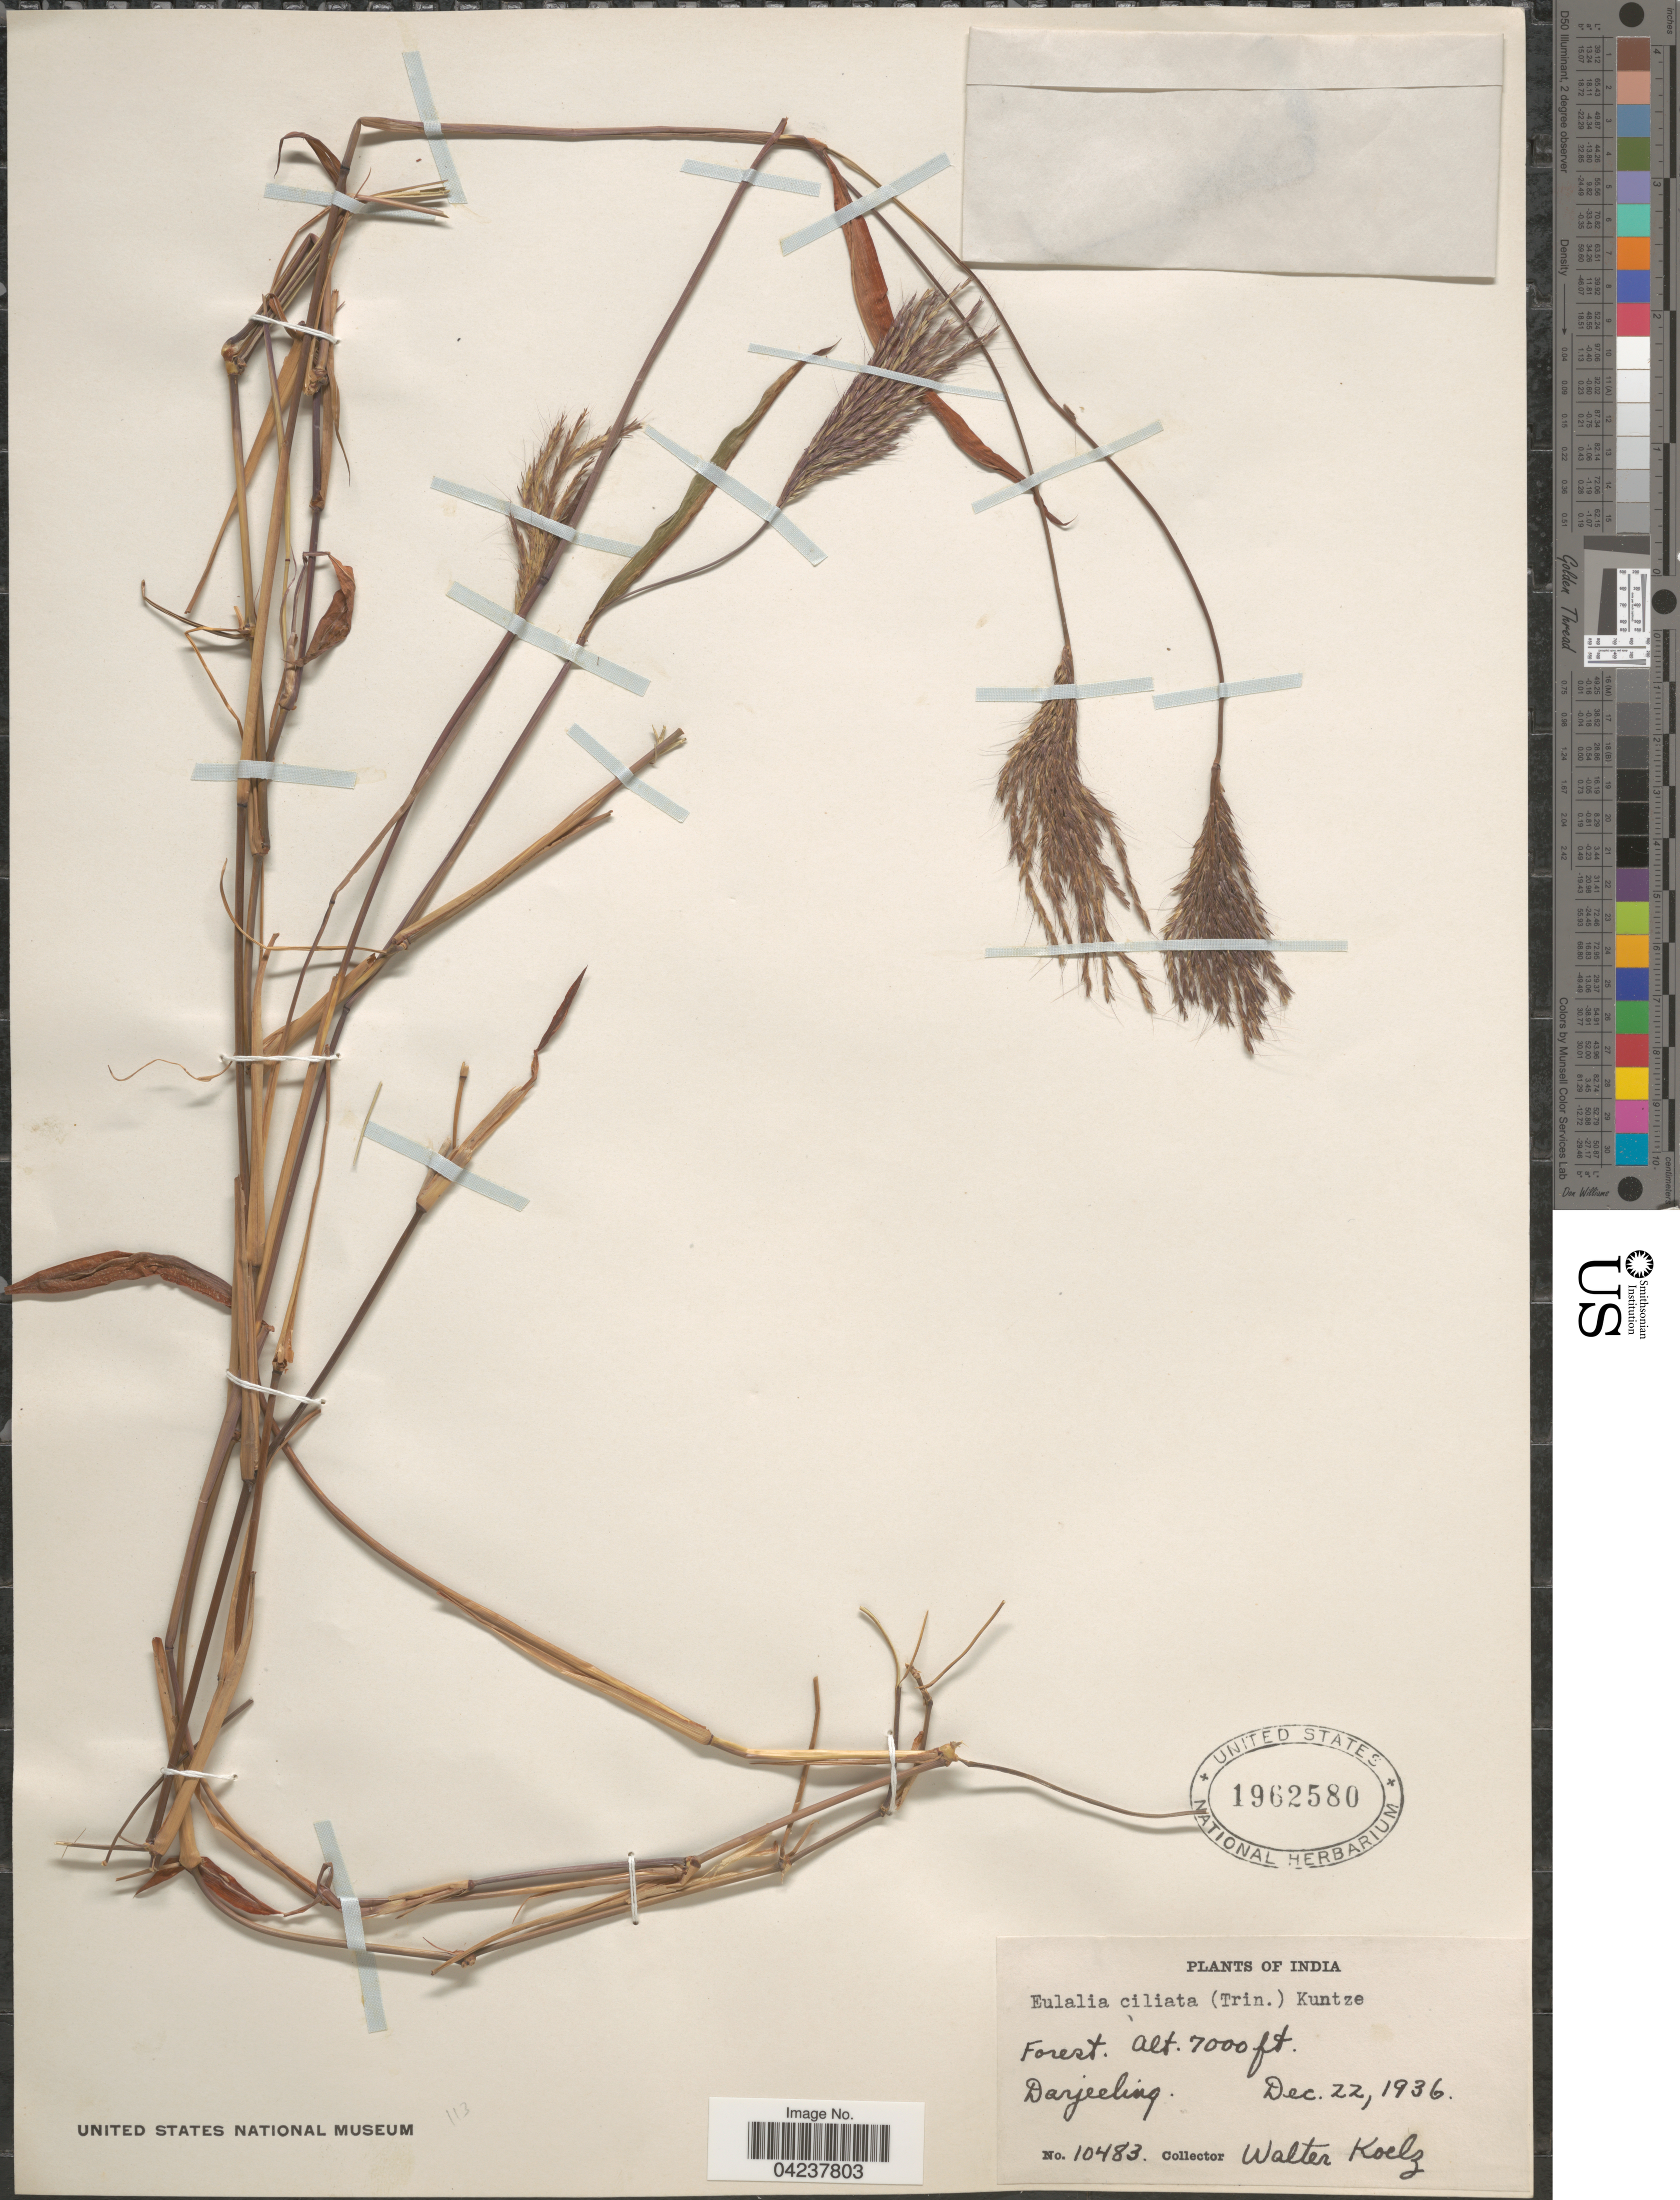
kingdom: Plantae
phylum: Tracheophyta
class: Liliopsida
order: Poales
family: Poaceae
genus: Microstegium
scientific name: Microstegium ciliatum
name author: (Trin.) A. Camus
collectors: W. N. Koelz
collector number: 10483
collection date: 1936-12-22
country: India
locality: Darjeeling.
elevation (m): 2134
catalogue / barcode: US 1962580